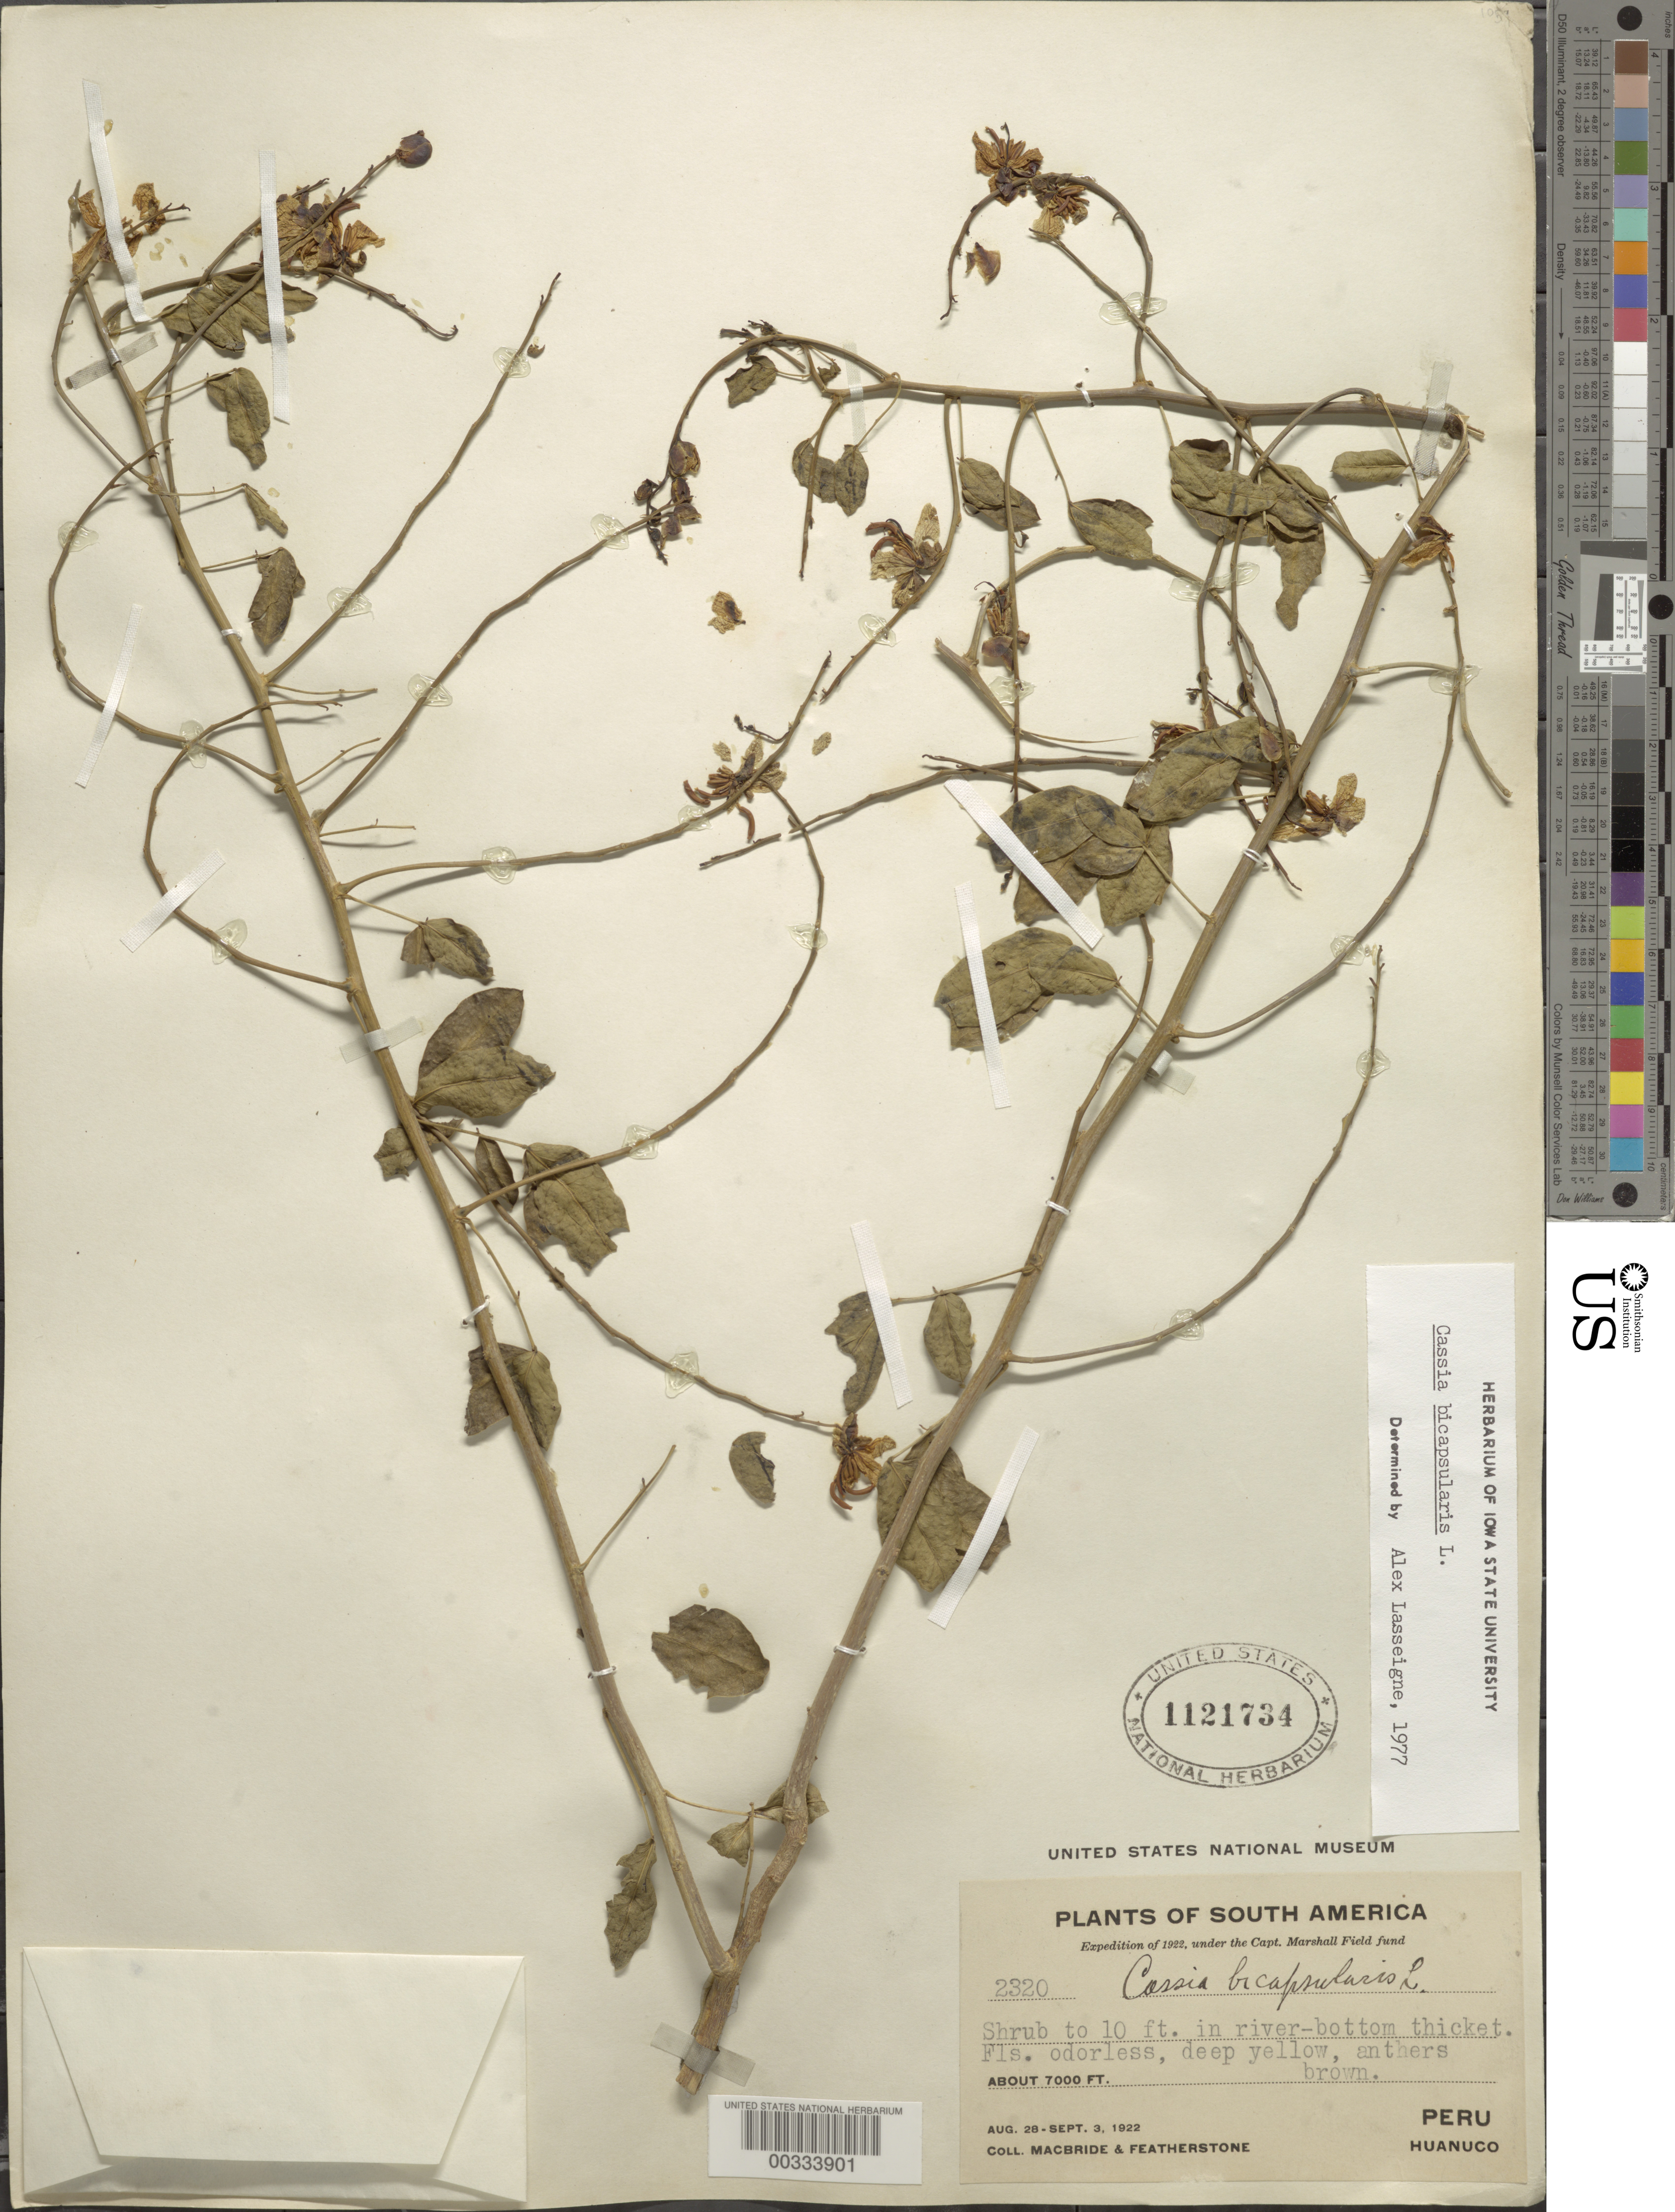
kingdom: Plantae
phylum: Tracheophyta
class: Magnoliopsida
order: Fabales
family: Fabaceae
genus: Senna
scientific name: Senna bicapsularis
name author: (L.) Roxb.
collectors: J. F. Macbride & W. Featherstone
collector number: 2320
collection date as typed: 28 Aug 1922 to 03 Sep 1922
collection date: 1922-08-28/1922-09-03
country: Peru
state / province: Huánuco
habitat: River bottom thicket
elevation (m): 2134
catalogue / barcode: US 1121734